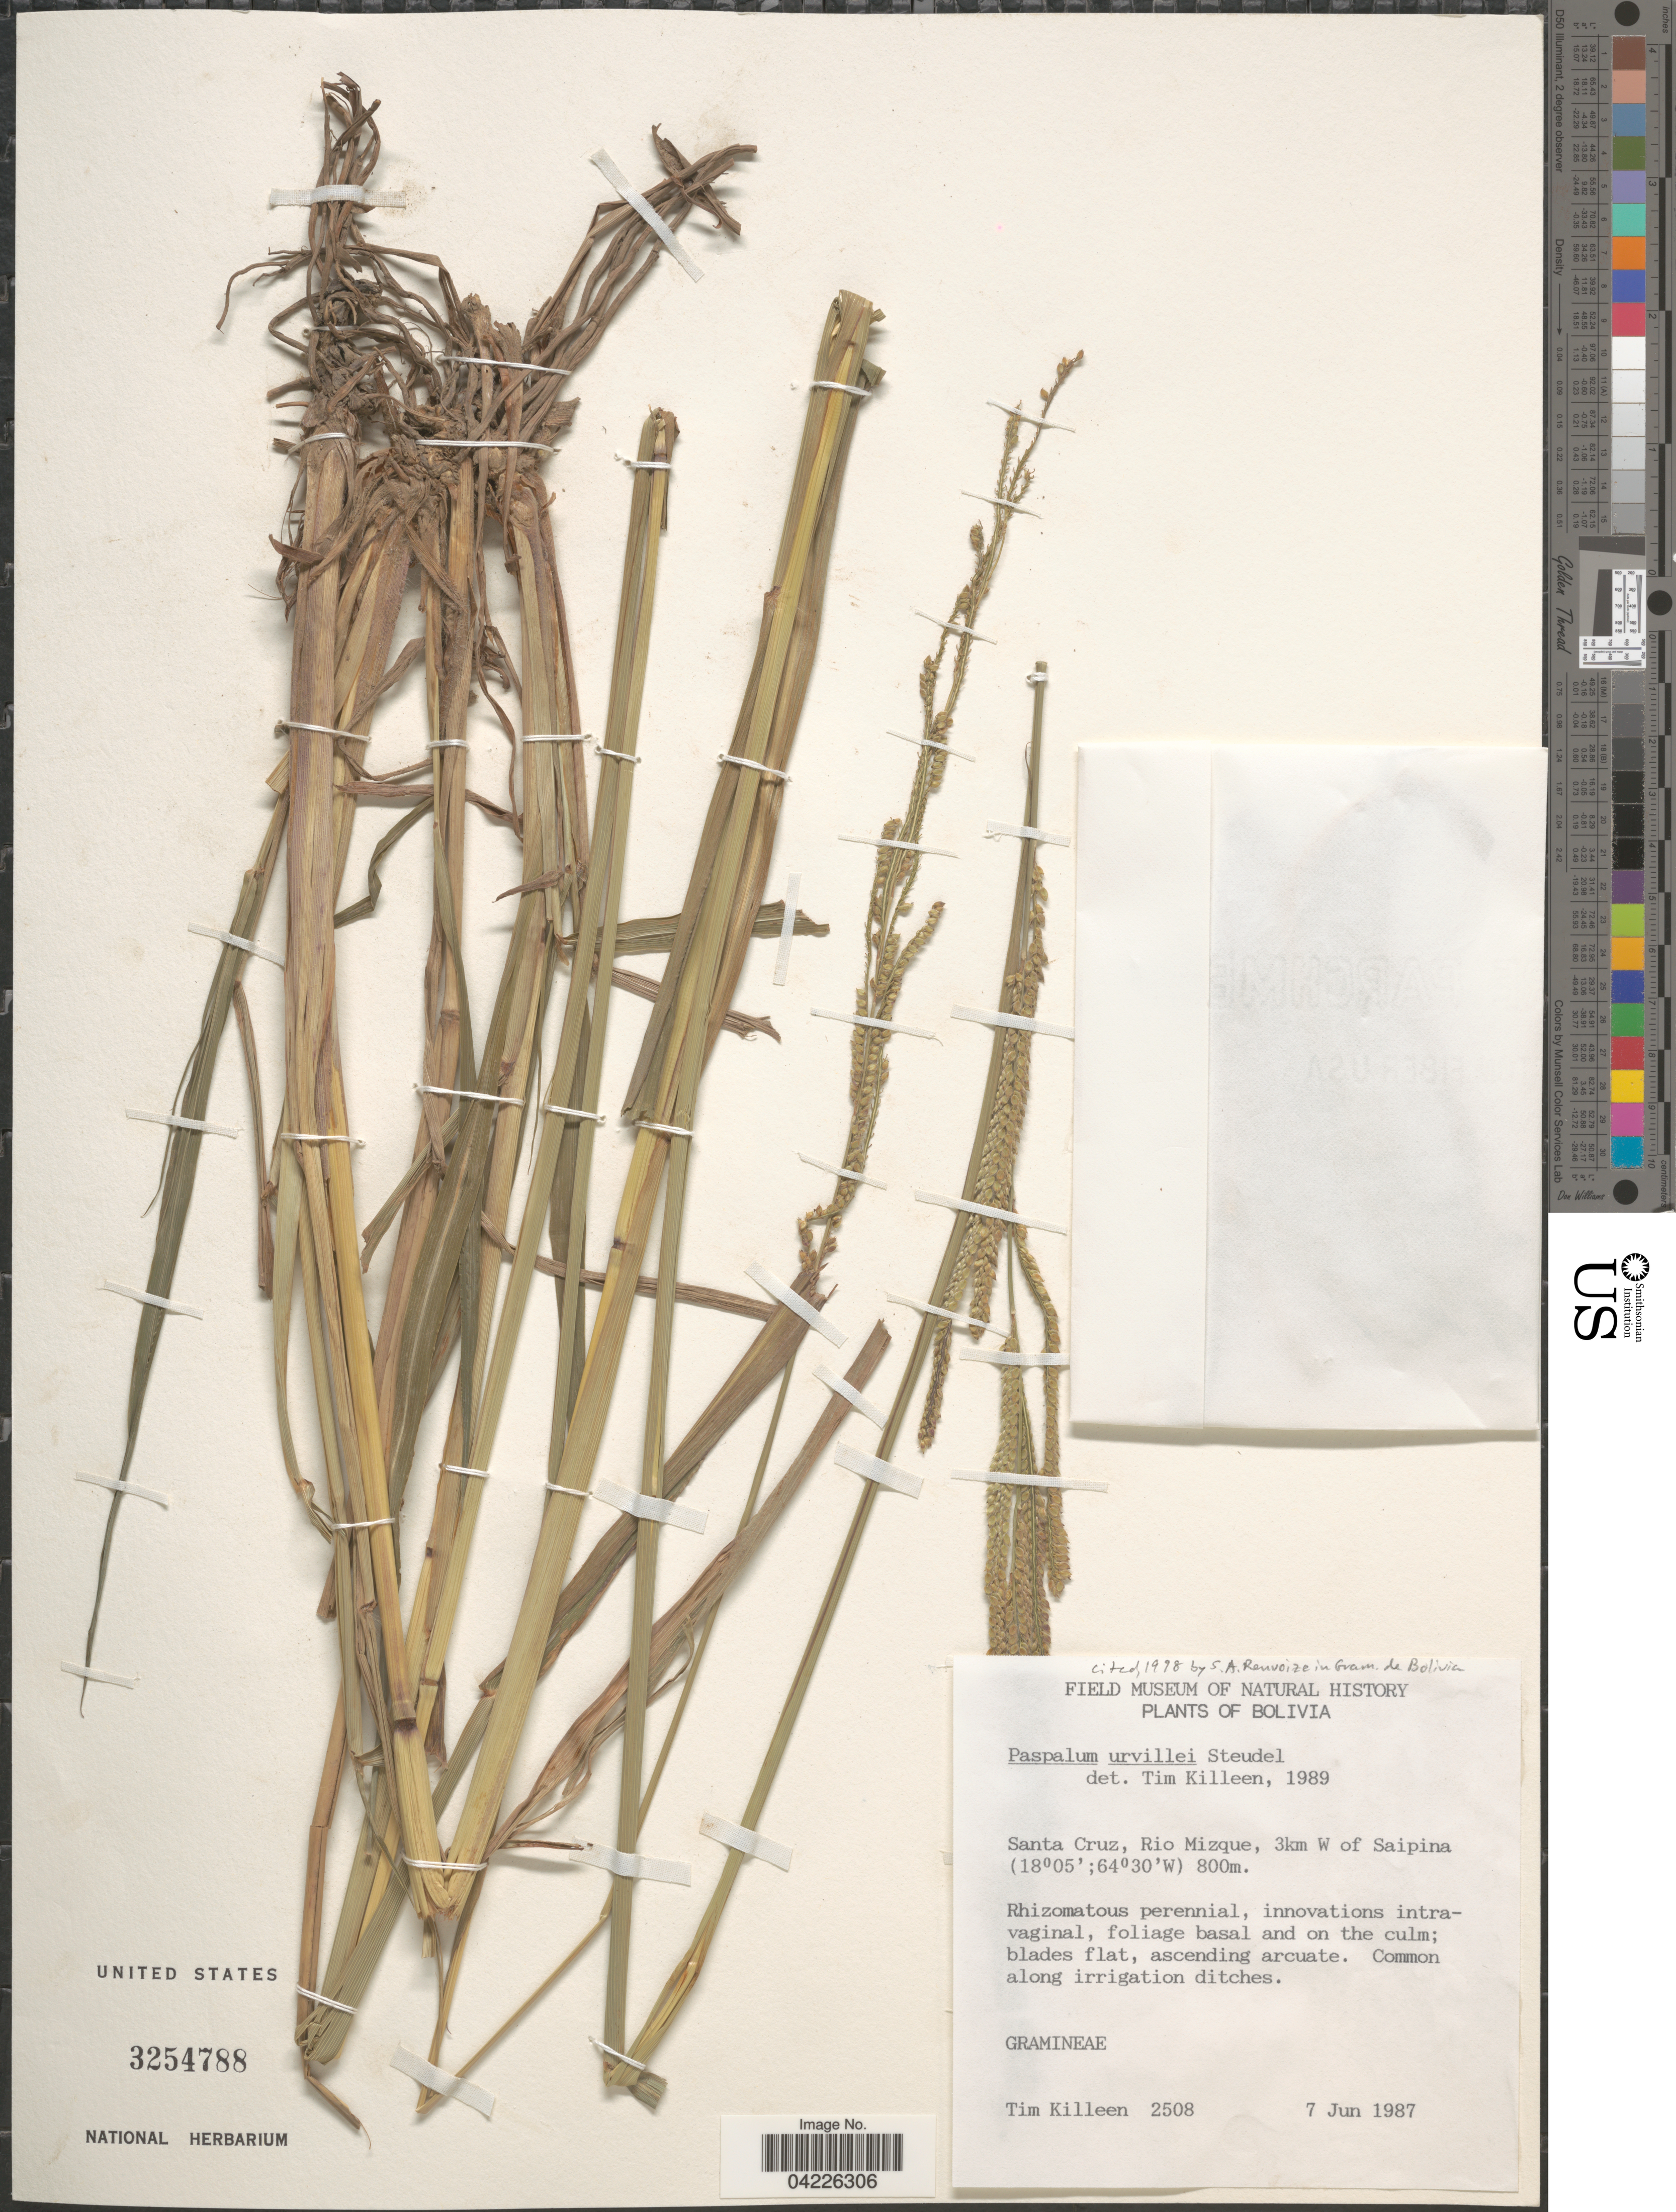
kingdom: Plantae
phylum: Tracheophyta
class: Liliopsida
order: Poales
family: Poaceae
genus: Paspalum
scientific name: Paspalum urvillei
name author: Steud.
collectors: T. J. Killeen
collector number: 2508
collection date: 1987-06-07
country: Bolivia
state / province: Santa Cruz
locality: Rio Mizque, 3km W of Saipina.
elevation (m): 800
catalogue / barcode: US 3254788